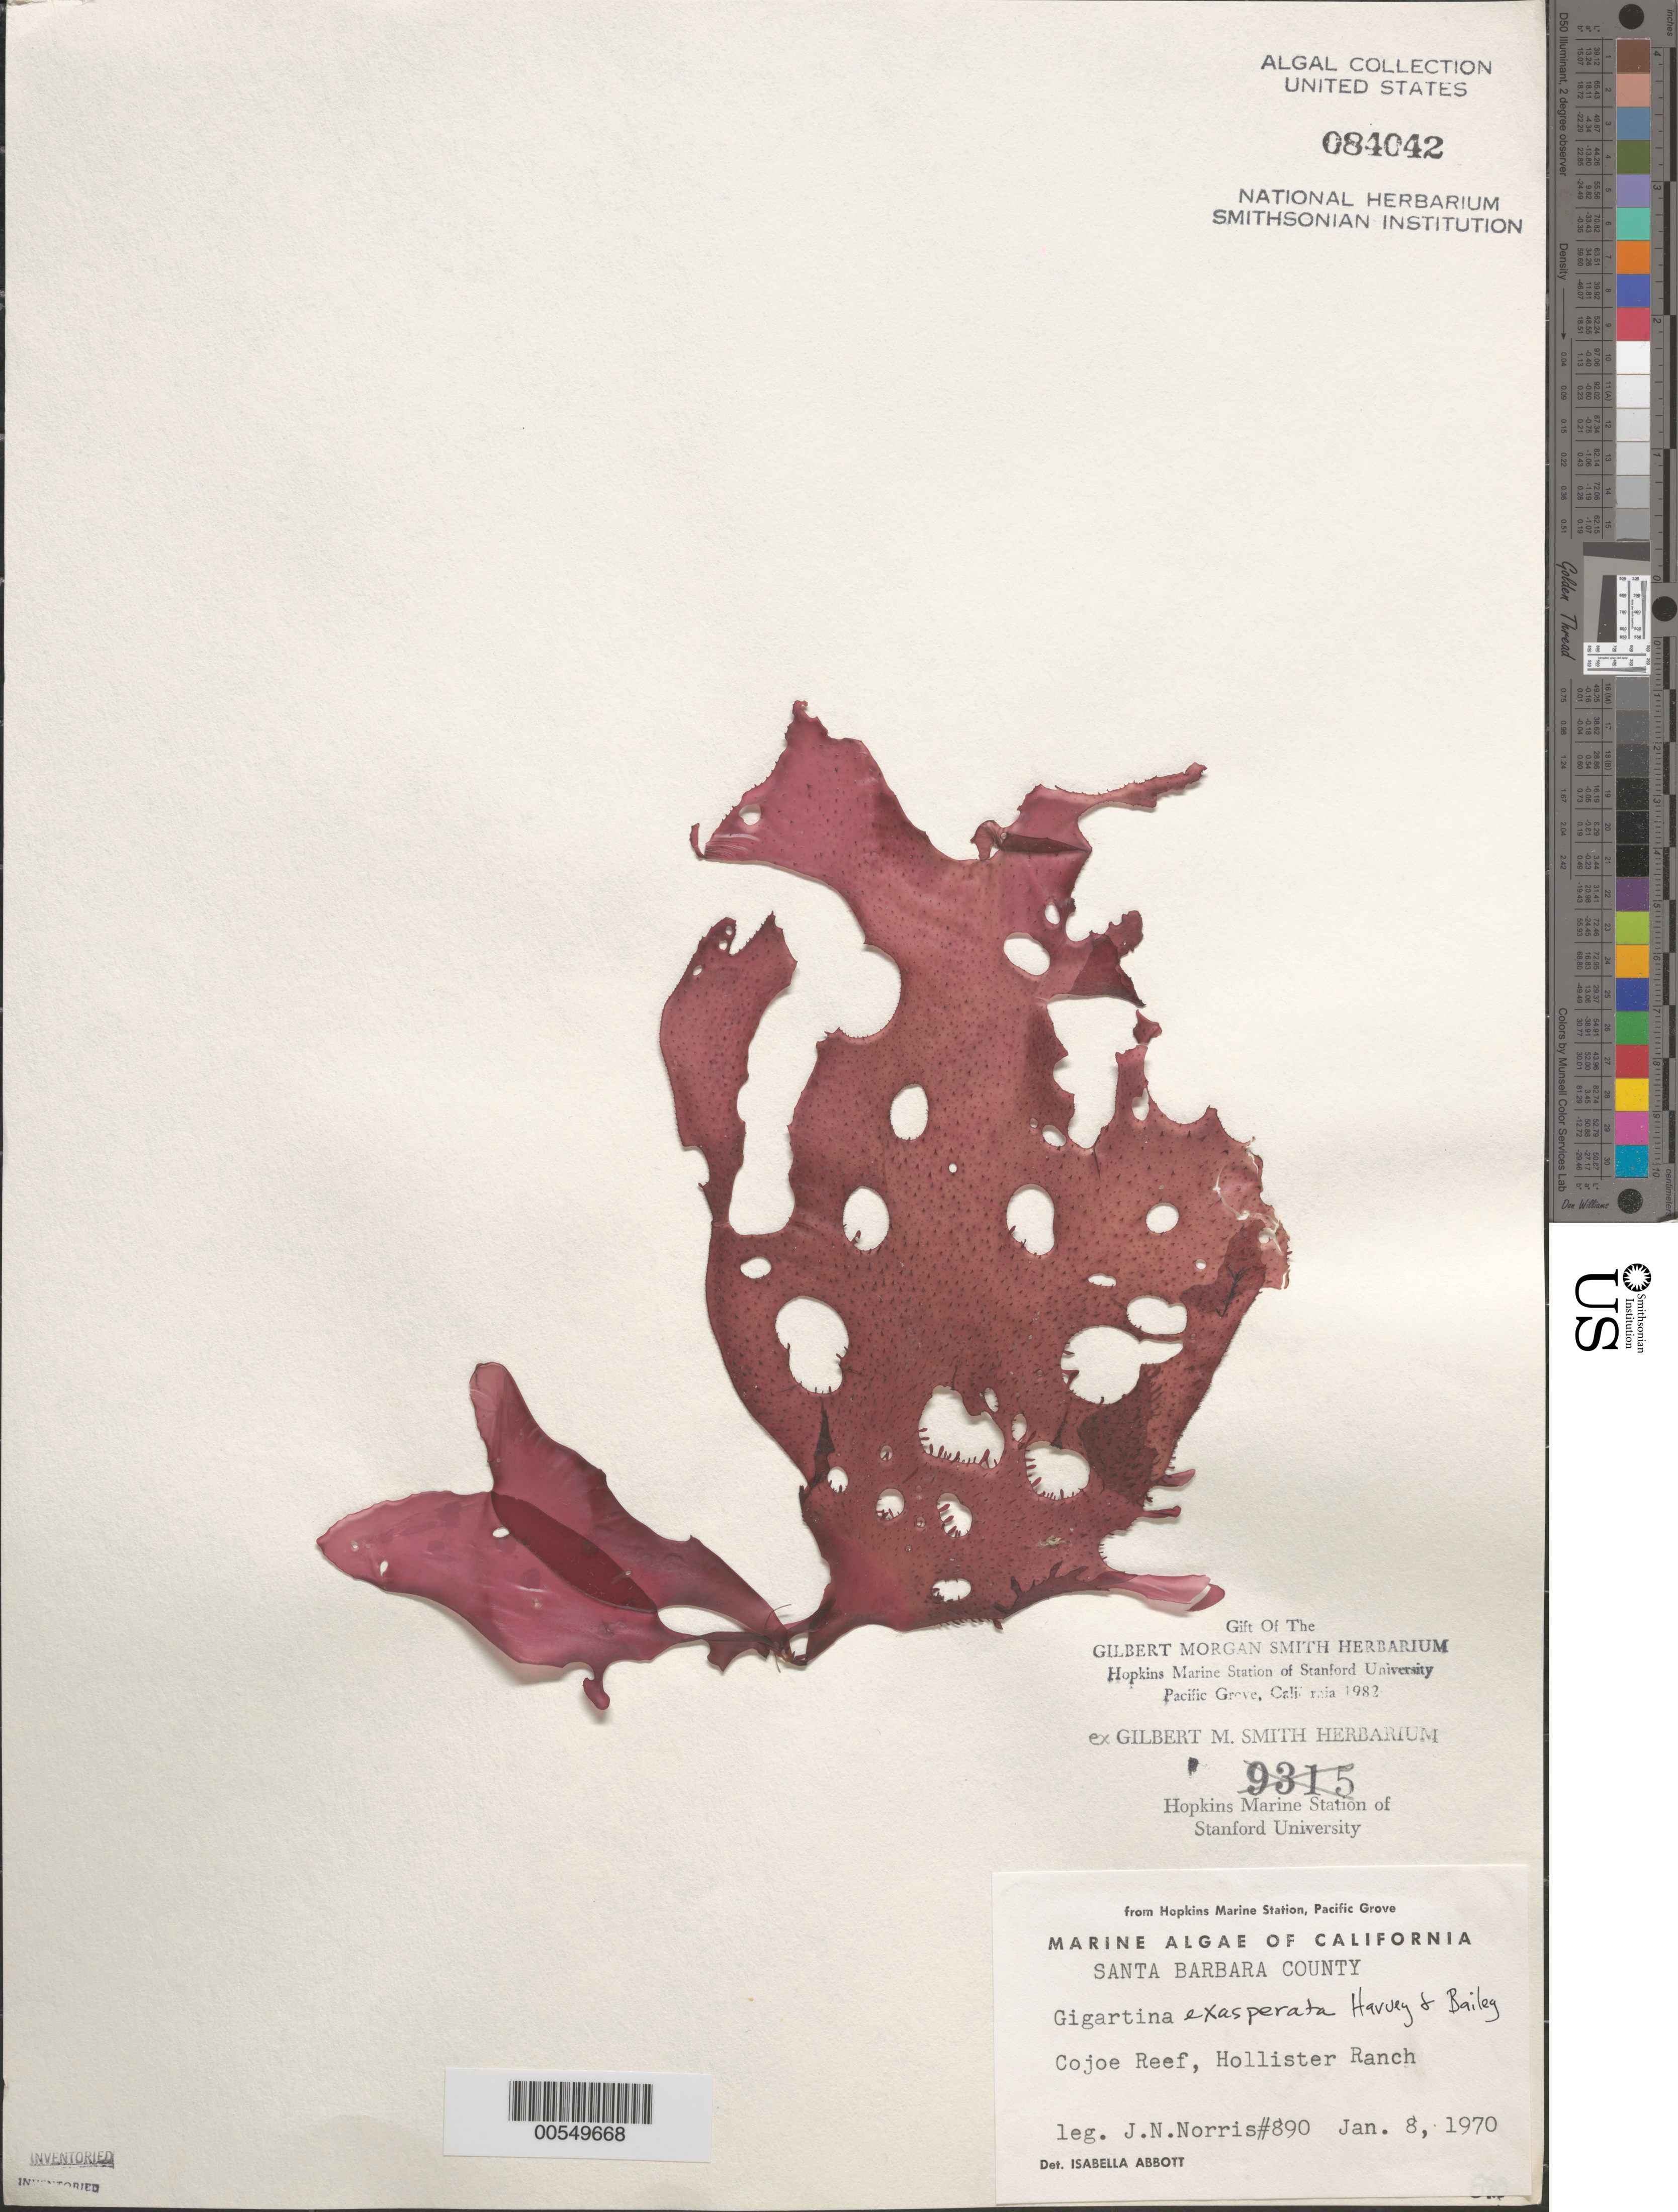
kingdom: Plantae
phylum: Rhodophyta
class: Florideophyceae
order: Gigartinales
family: Gigartinaceae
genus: Chondracanthus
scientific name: Chondracanthus exasperatus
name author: (Harv. & J. Bailey) J.R. Hughey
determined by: Algae name updating Project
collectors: J. N. Norris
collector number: JN-890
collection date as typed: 08 Jan 1970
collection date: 1970-01-08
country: United States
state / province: California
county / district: Santa Barbara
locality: Cojo Reef, Hollister Ranch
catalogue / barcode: US 84042